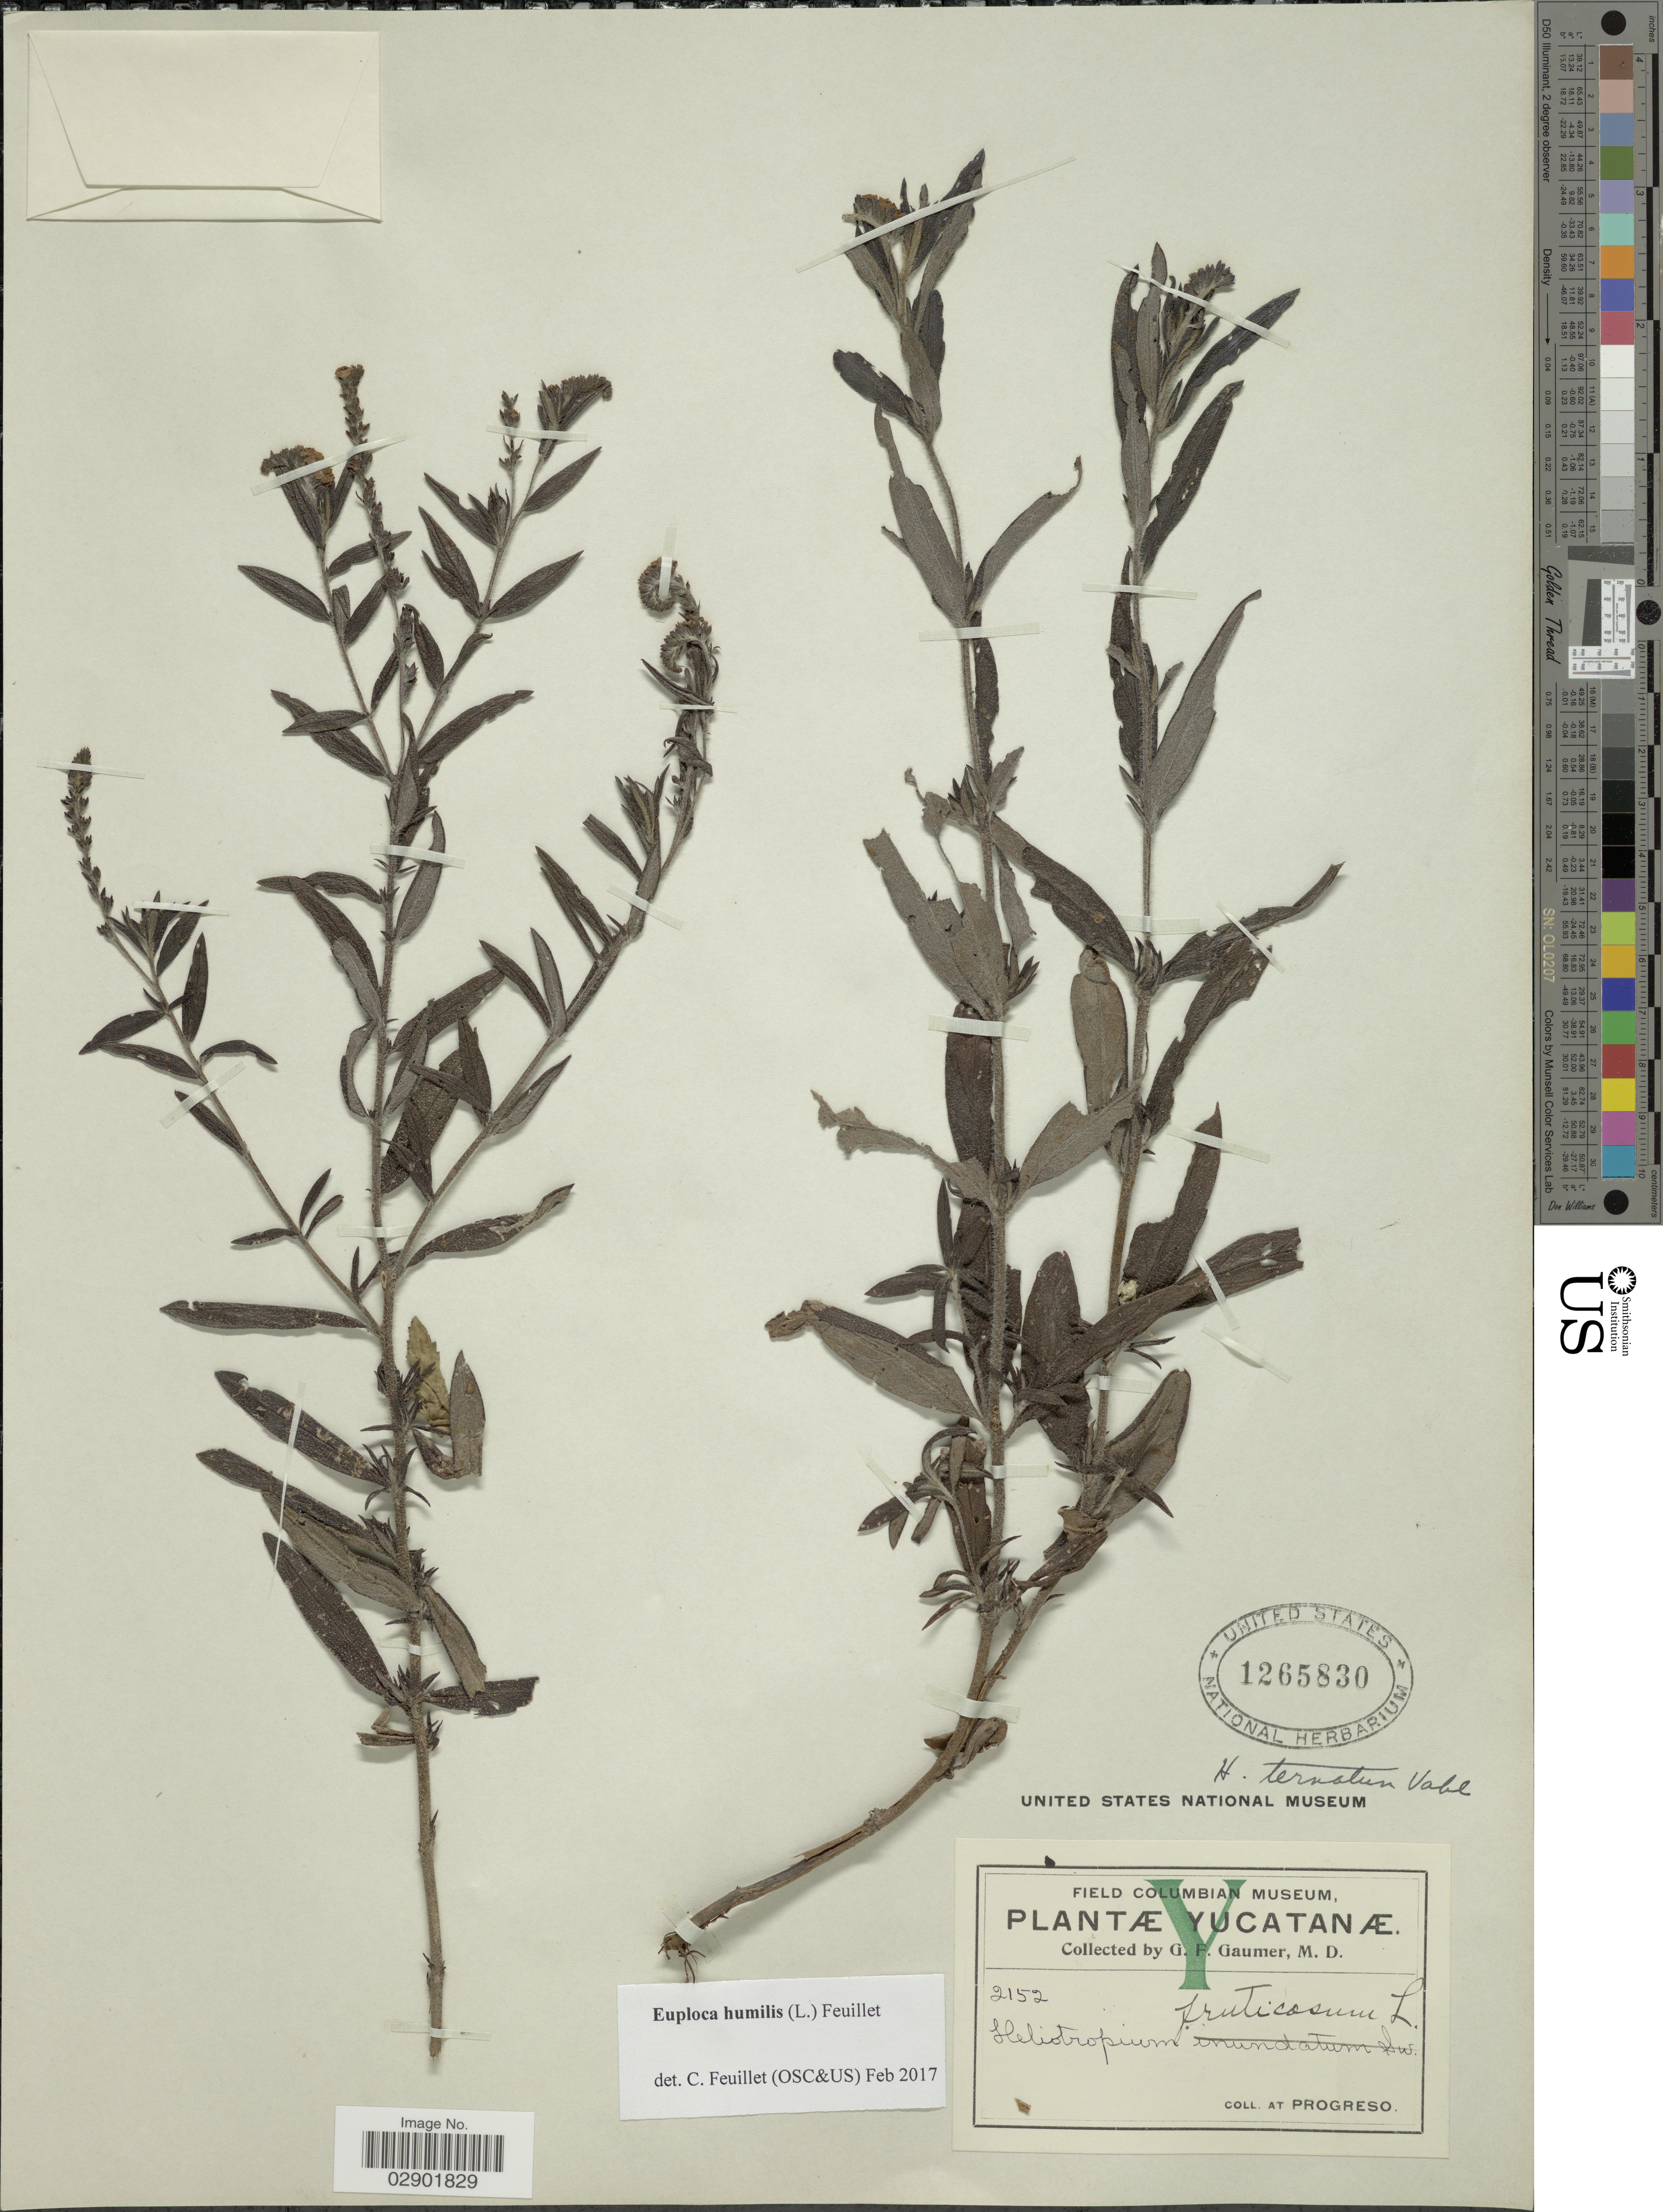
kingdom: Plantae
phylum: Tracheophyta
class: Magnoliopsida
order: Boraginales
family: Heliotropiaceae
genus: Euploca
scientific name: Euploca humilis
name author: (L.) Feuillet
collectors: G. F. Gaumer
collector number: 2152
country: Mexico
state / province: Yucatán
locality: Progreso.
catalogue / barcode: US 1265830